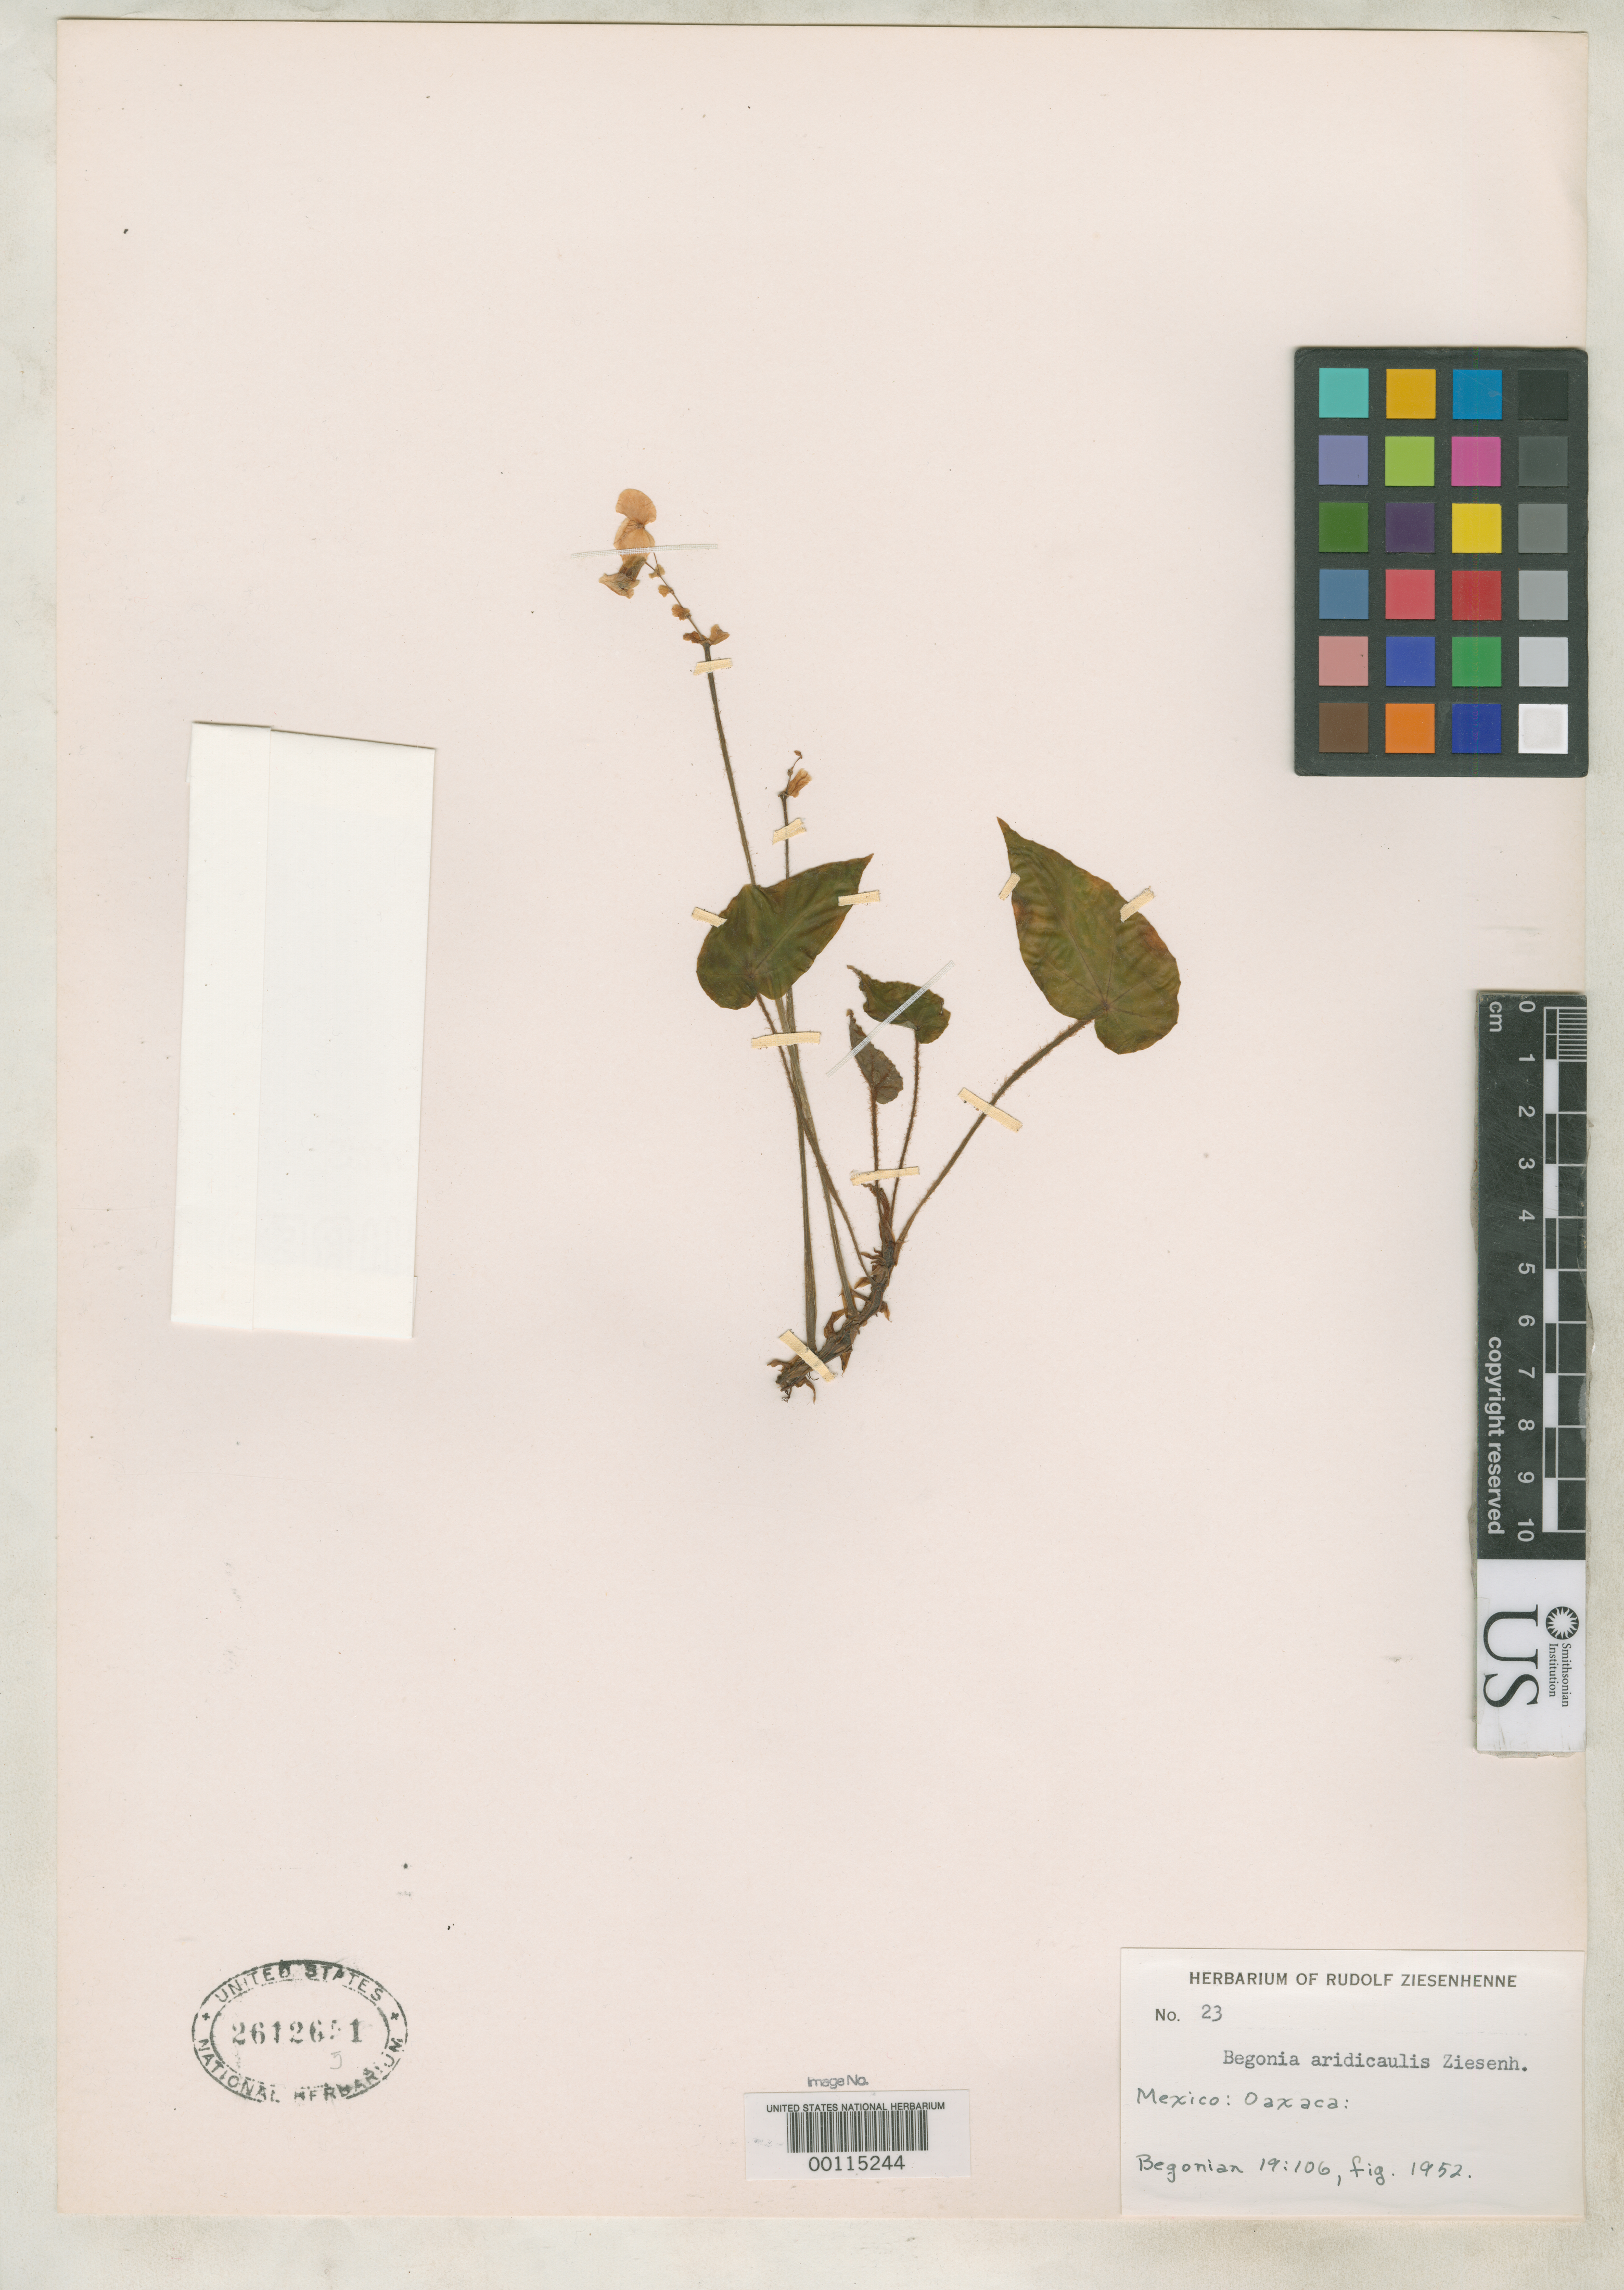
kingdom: Plantae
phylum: Tracheophyta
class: Magnoliopsida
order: Cucurbitales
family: Begoniaceae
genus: Begonia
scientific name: Begonia aridicaulis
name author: Ziesenh.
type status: Isotype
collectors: R. Ziesenhenne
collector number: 23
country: Mexico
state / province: Oaxaca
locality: (Cultivated from specimens collected in Mexico).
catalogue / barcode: US 2612651